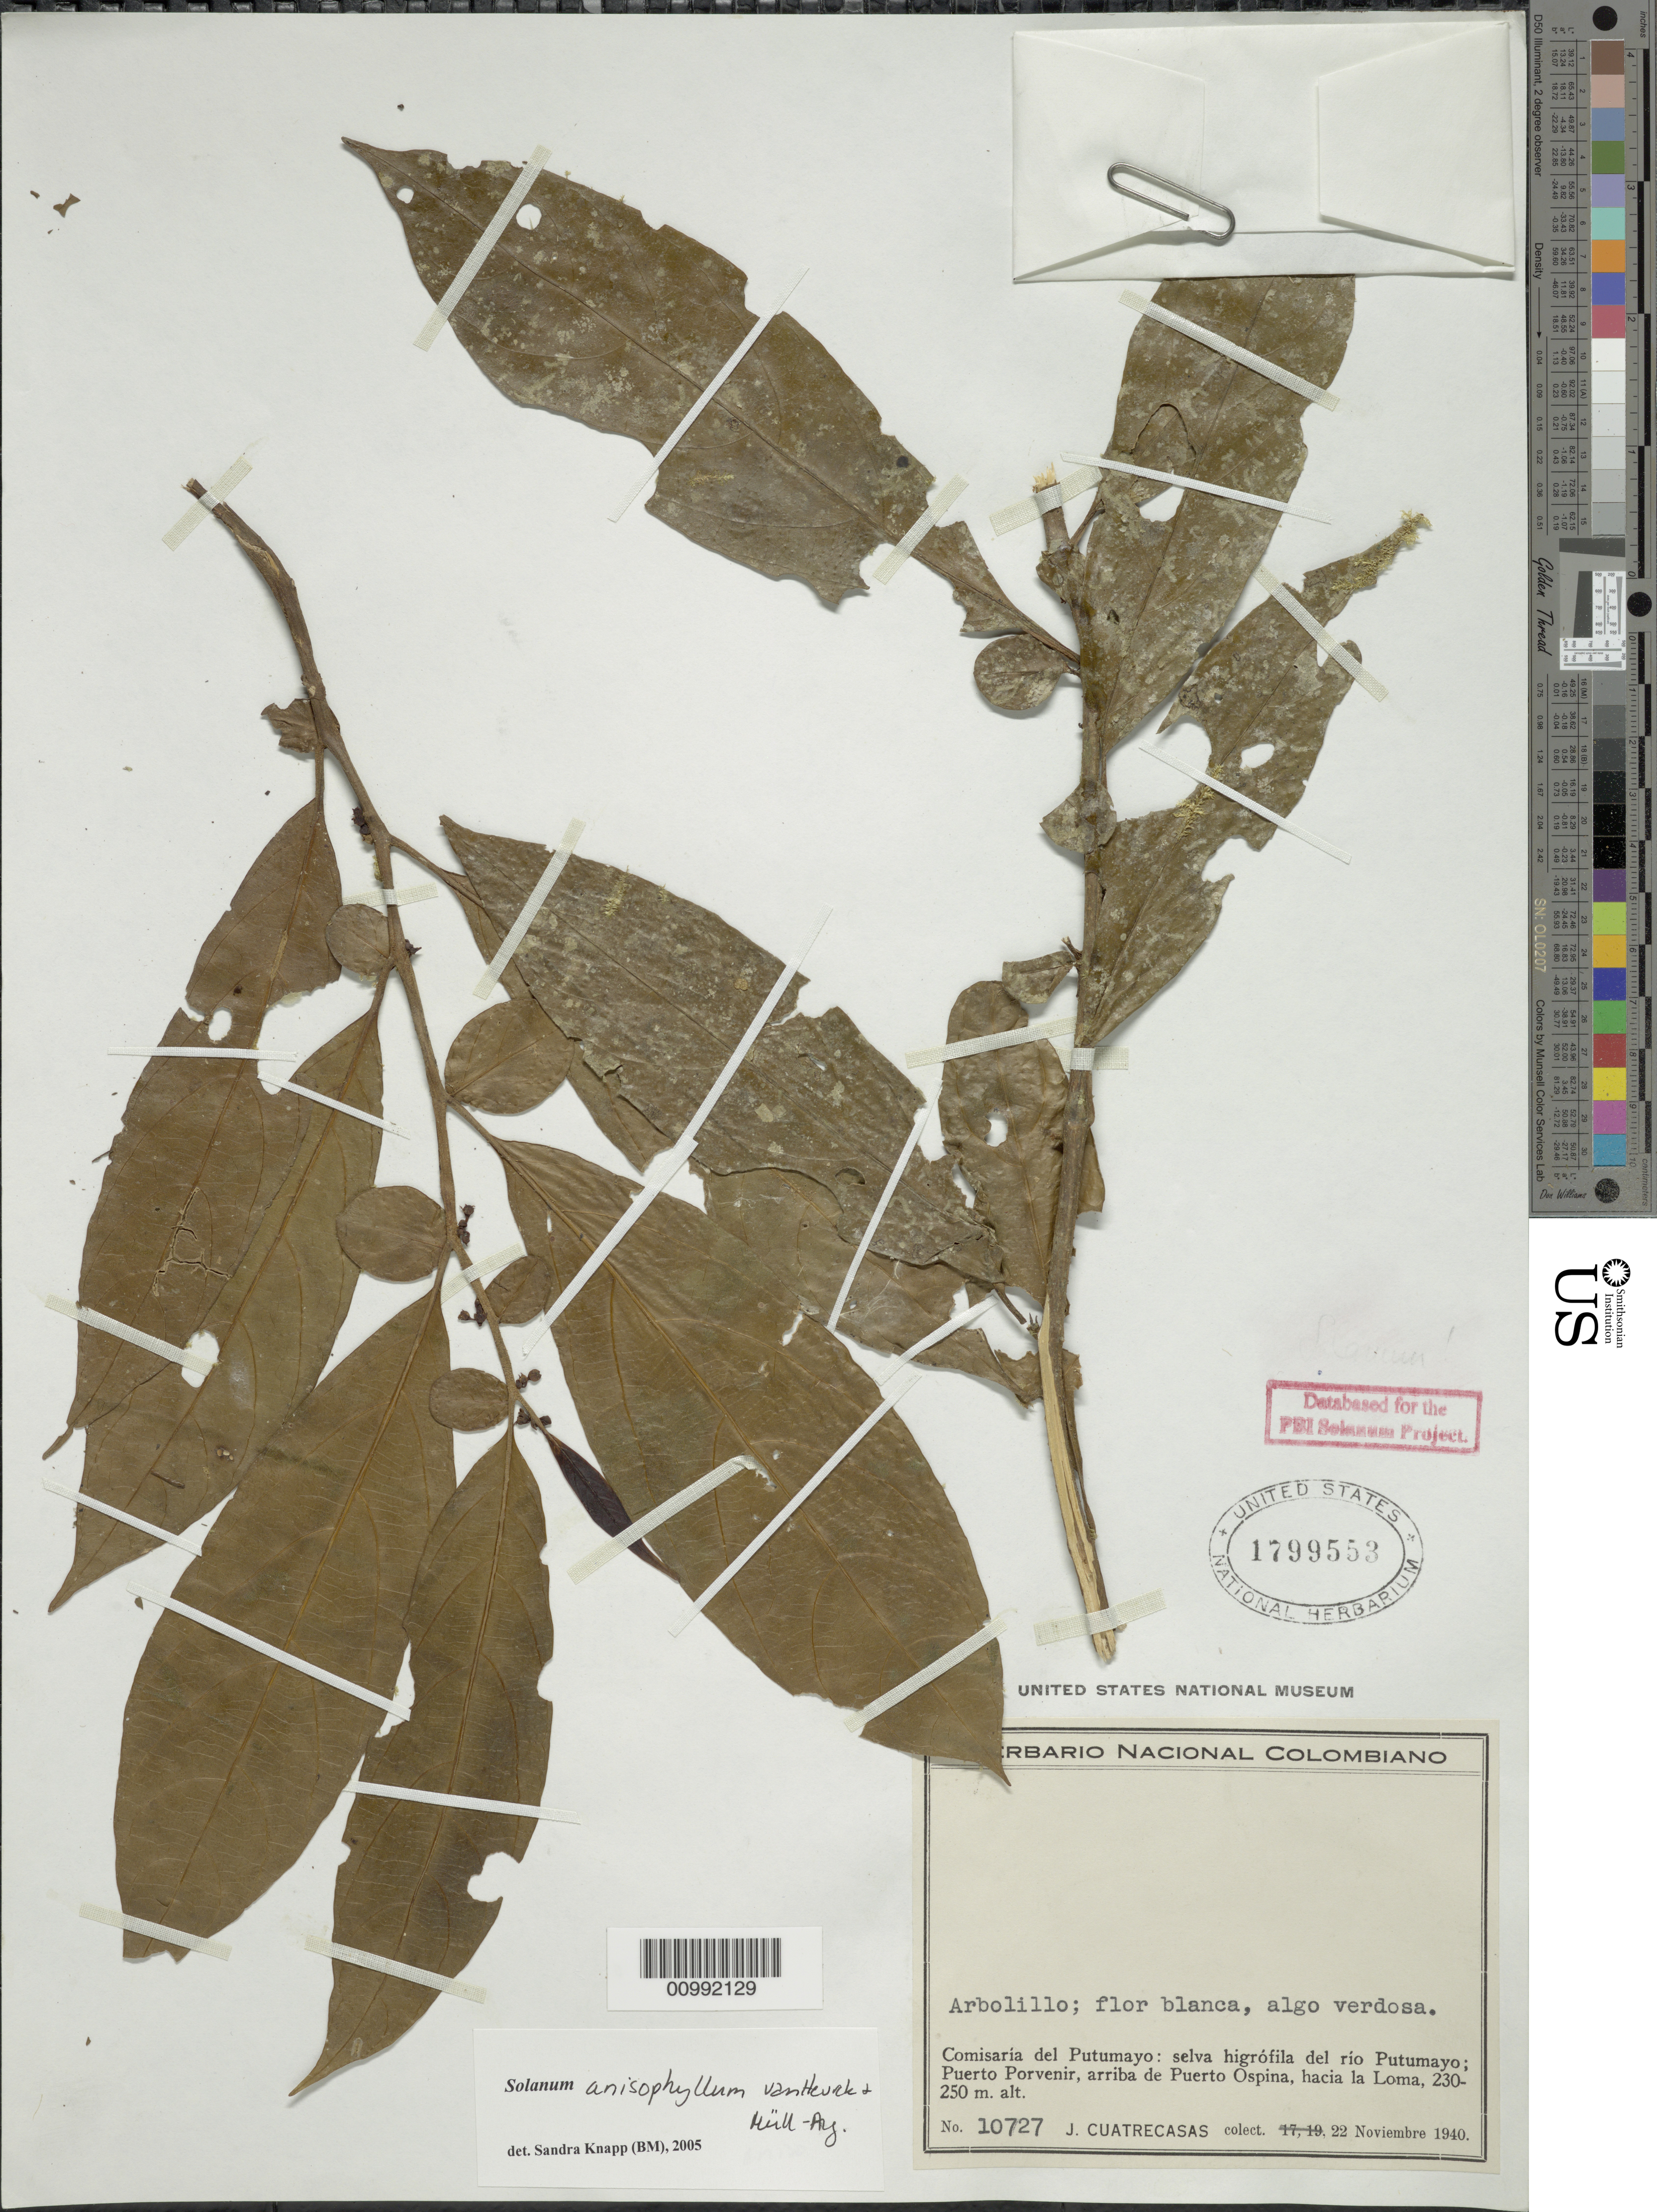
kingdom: Plantae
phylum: Tracheophyta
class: Magnoliopsida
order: Solanales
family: Solanaceae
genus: Solanum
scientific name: Solanum anisophyllum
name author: Van Heurck & Müll. Arg.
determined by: Knapp, S. D.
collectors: J. Cuatrecasas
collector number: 10727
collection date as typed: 22 Nov 1940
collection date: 1940-11-22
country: Colombia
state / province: Putumayo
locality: Río Putumayo, Puerto Porvenir, arriba de Puerto Ospina, hacia La Loma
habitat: selva higrofila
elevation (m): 230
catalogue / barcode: US 1799553